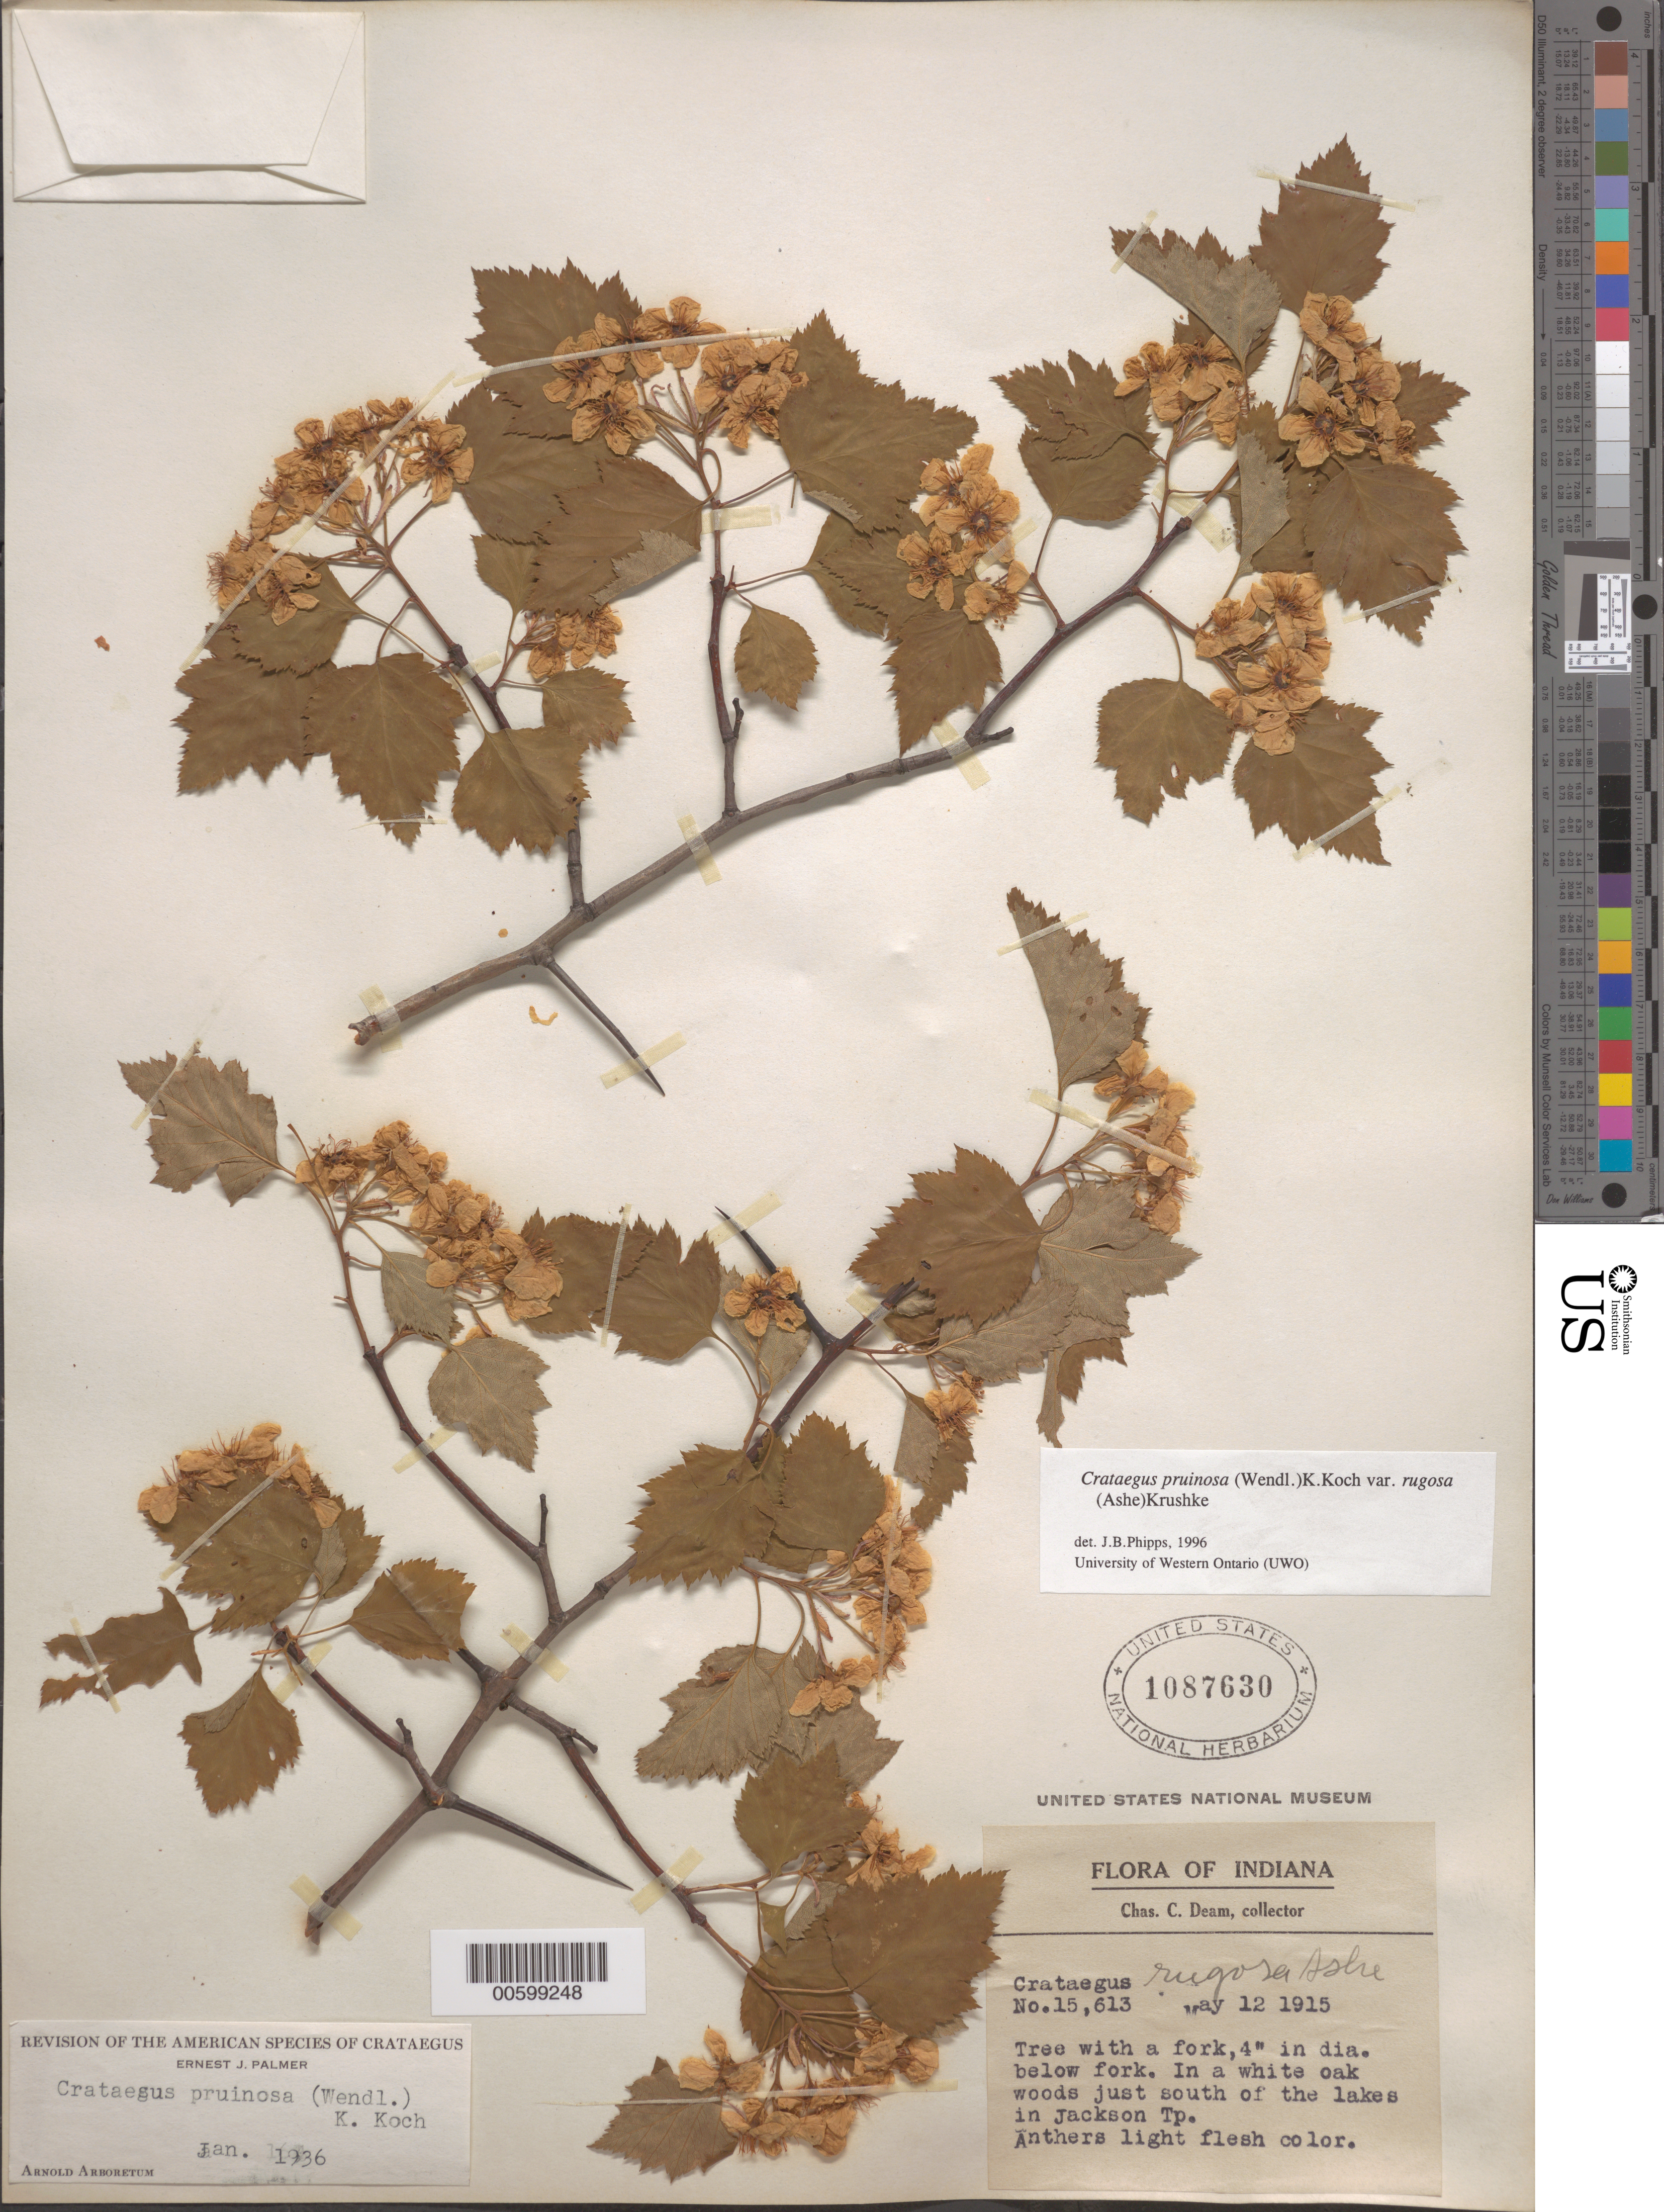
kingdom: Plantae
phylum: Tracheophyta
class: Magnoliopsida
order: Rosales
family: Rosaceae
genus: Crataegus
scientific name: Crataegus pruinosa var. rugosa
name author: (Ashe) Kruschke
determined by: Phipps, James B., (UWO), University of Western Ontario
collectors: C. C. Deam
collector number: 15613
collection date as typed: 12 May 1915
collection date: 1915-05-12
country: United States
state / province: Indiana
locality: Just S of the lakes in Jackson Tp.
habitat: In a white oak woods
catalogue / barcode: US 1087630